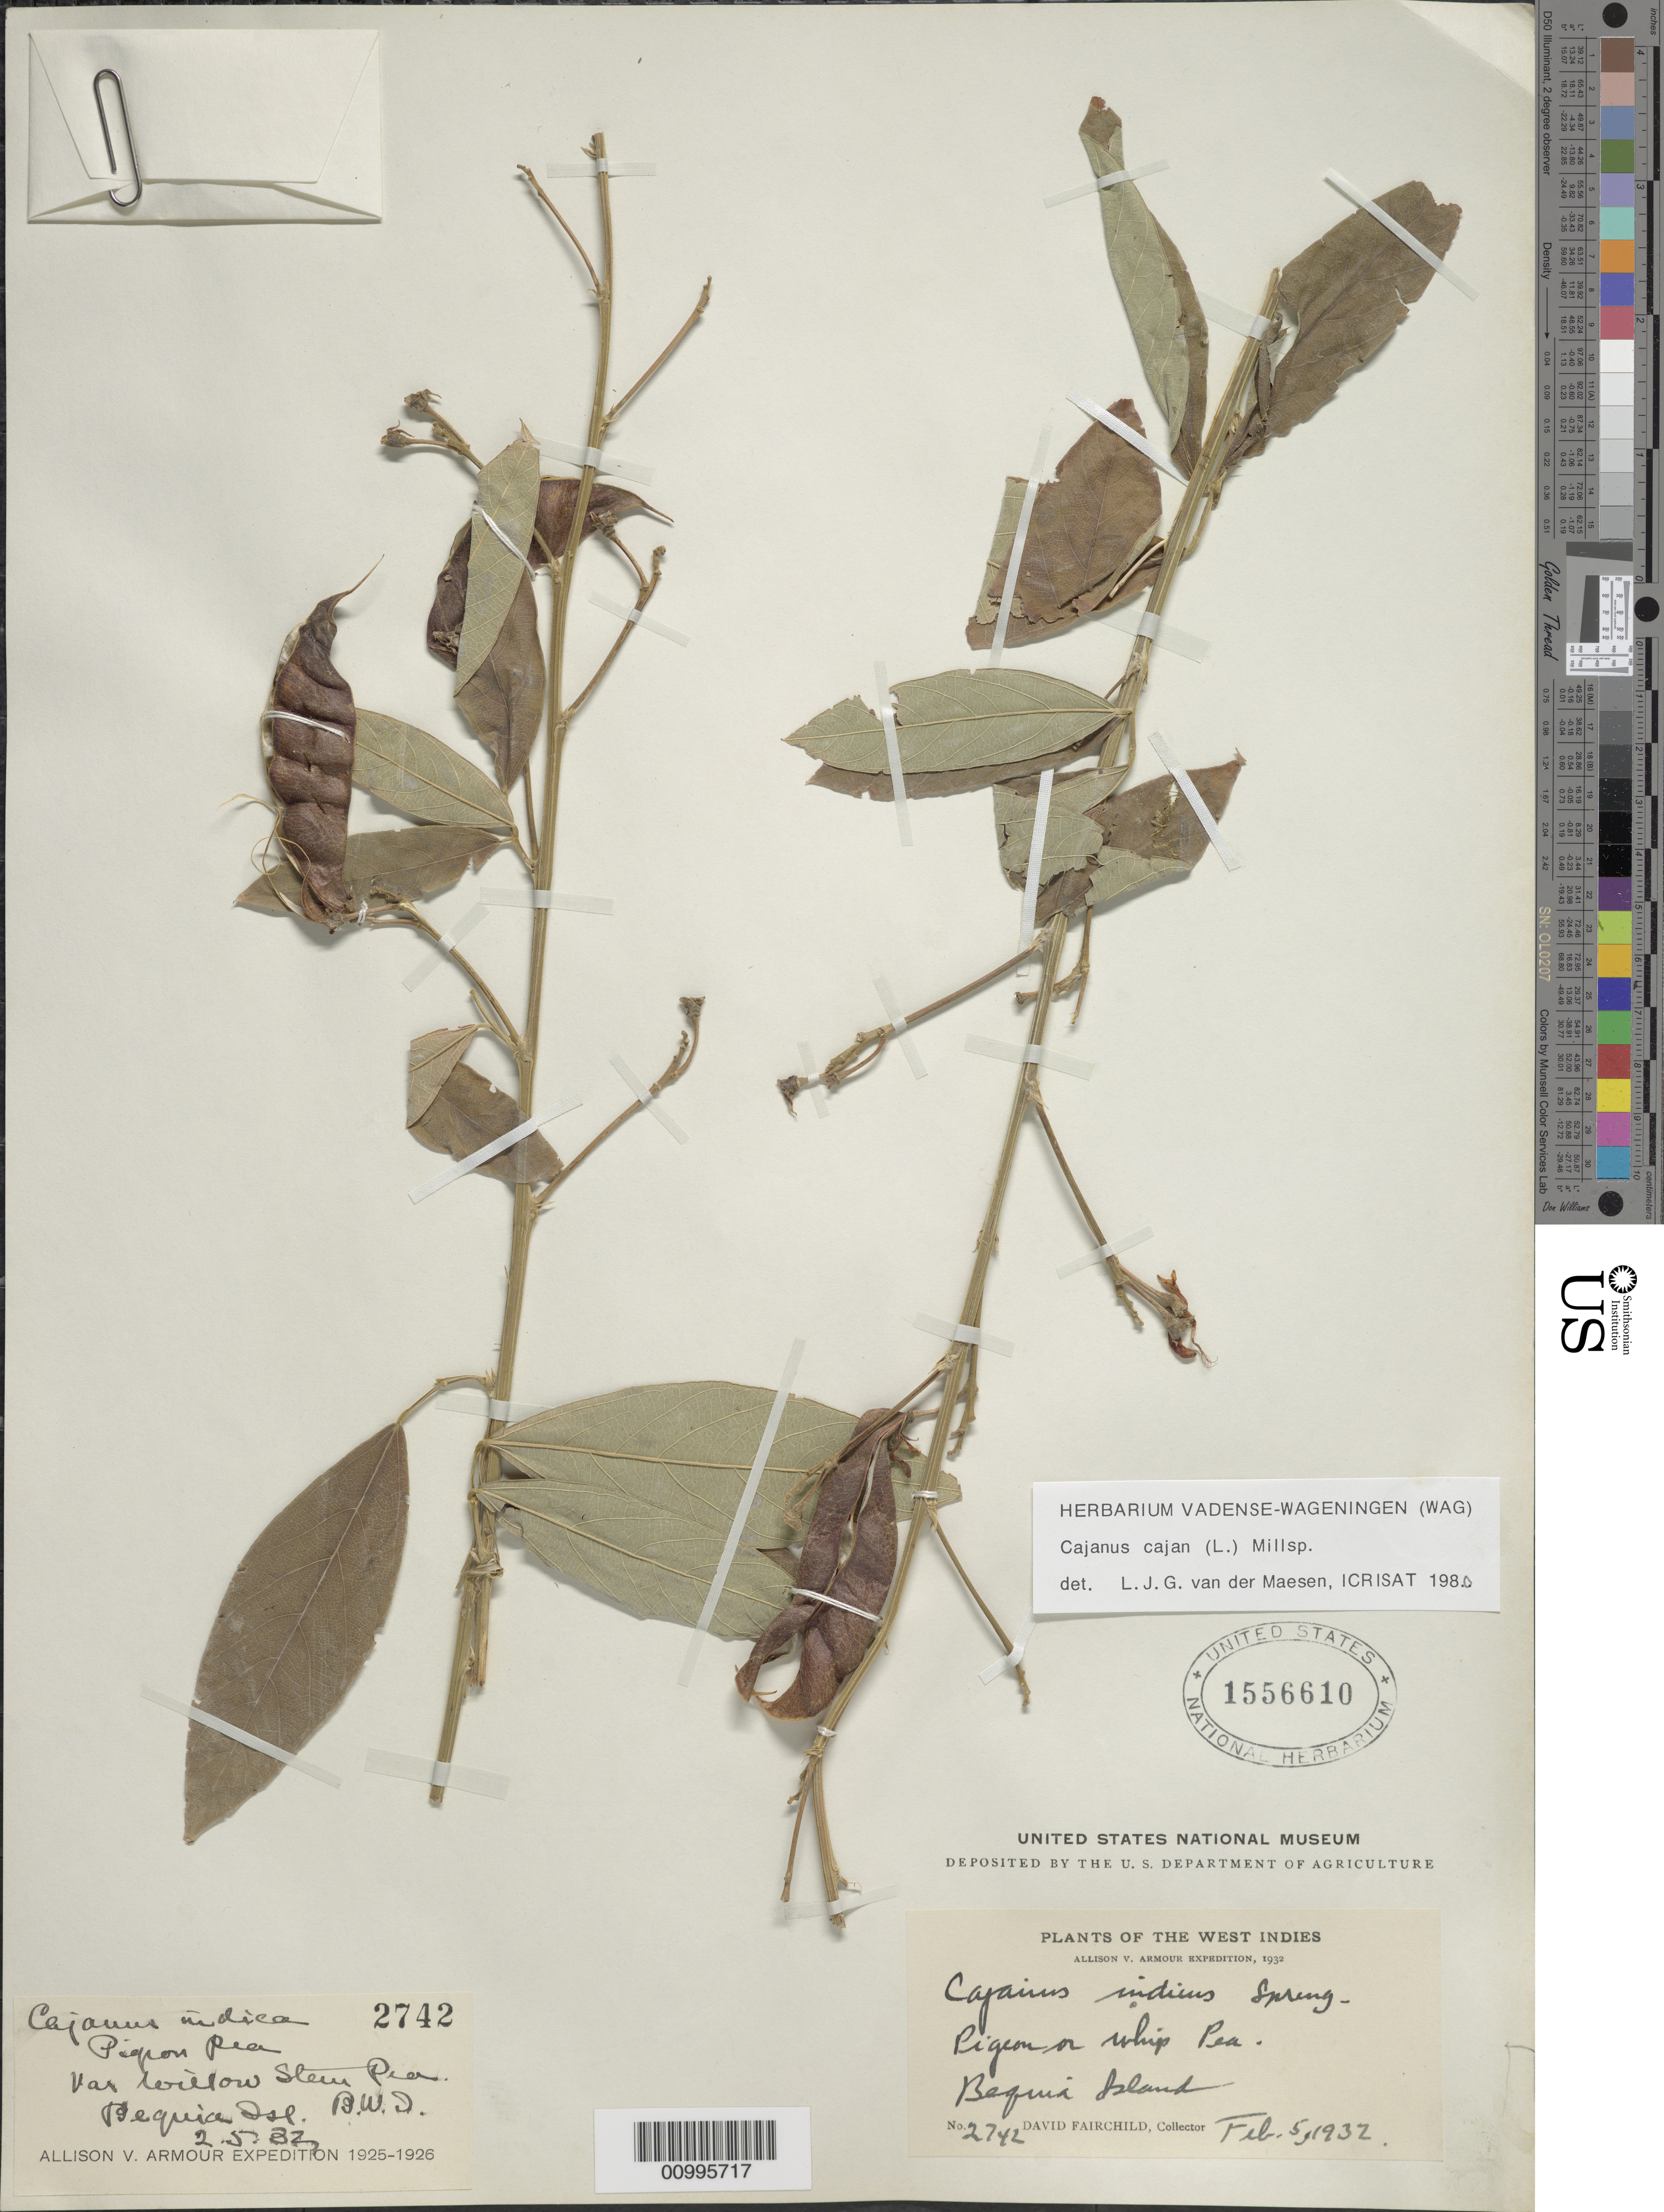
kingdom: Plantae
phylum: Tracheophyta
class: Magnoliopsida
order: Fabales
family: Fabaceae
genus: Cajanus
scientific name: Cajanus cajan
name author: (L.) Huth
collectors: D. Fairchild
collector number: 2742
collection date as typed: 05 Feb 1932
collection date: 1932-02-05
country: St. Vincent - Grenadines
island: Becquia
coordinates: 0 N, 0 E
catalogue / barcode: US 1556610